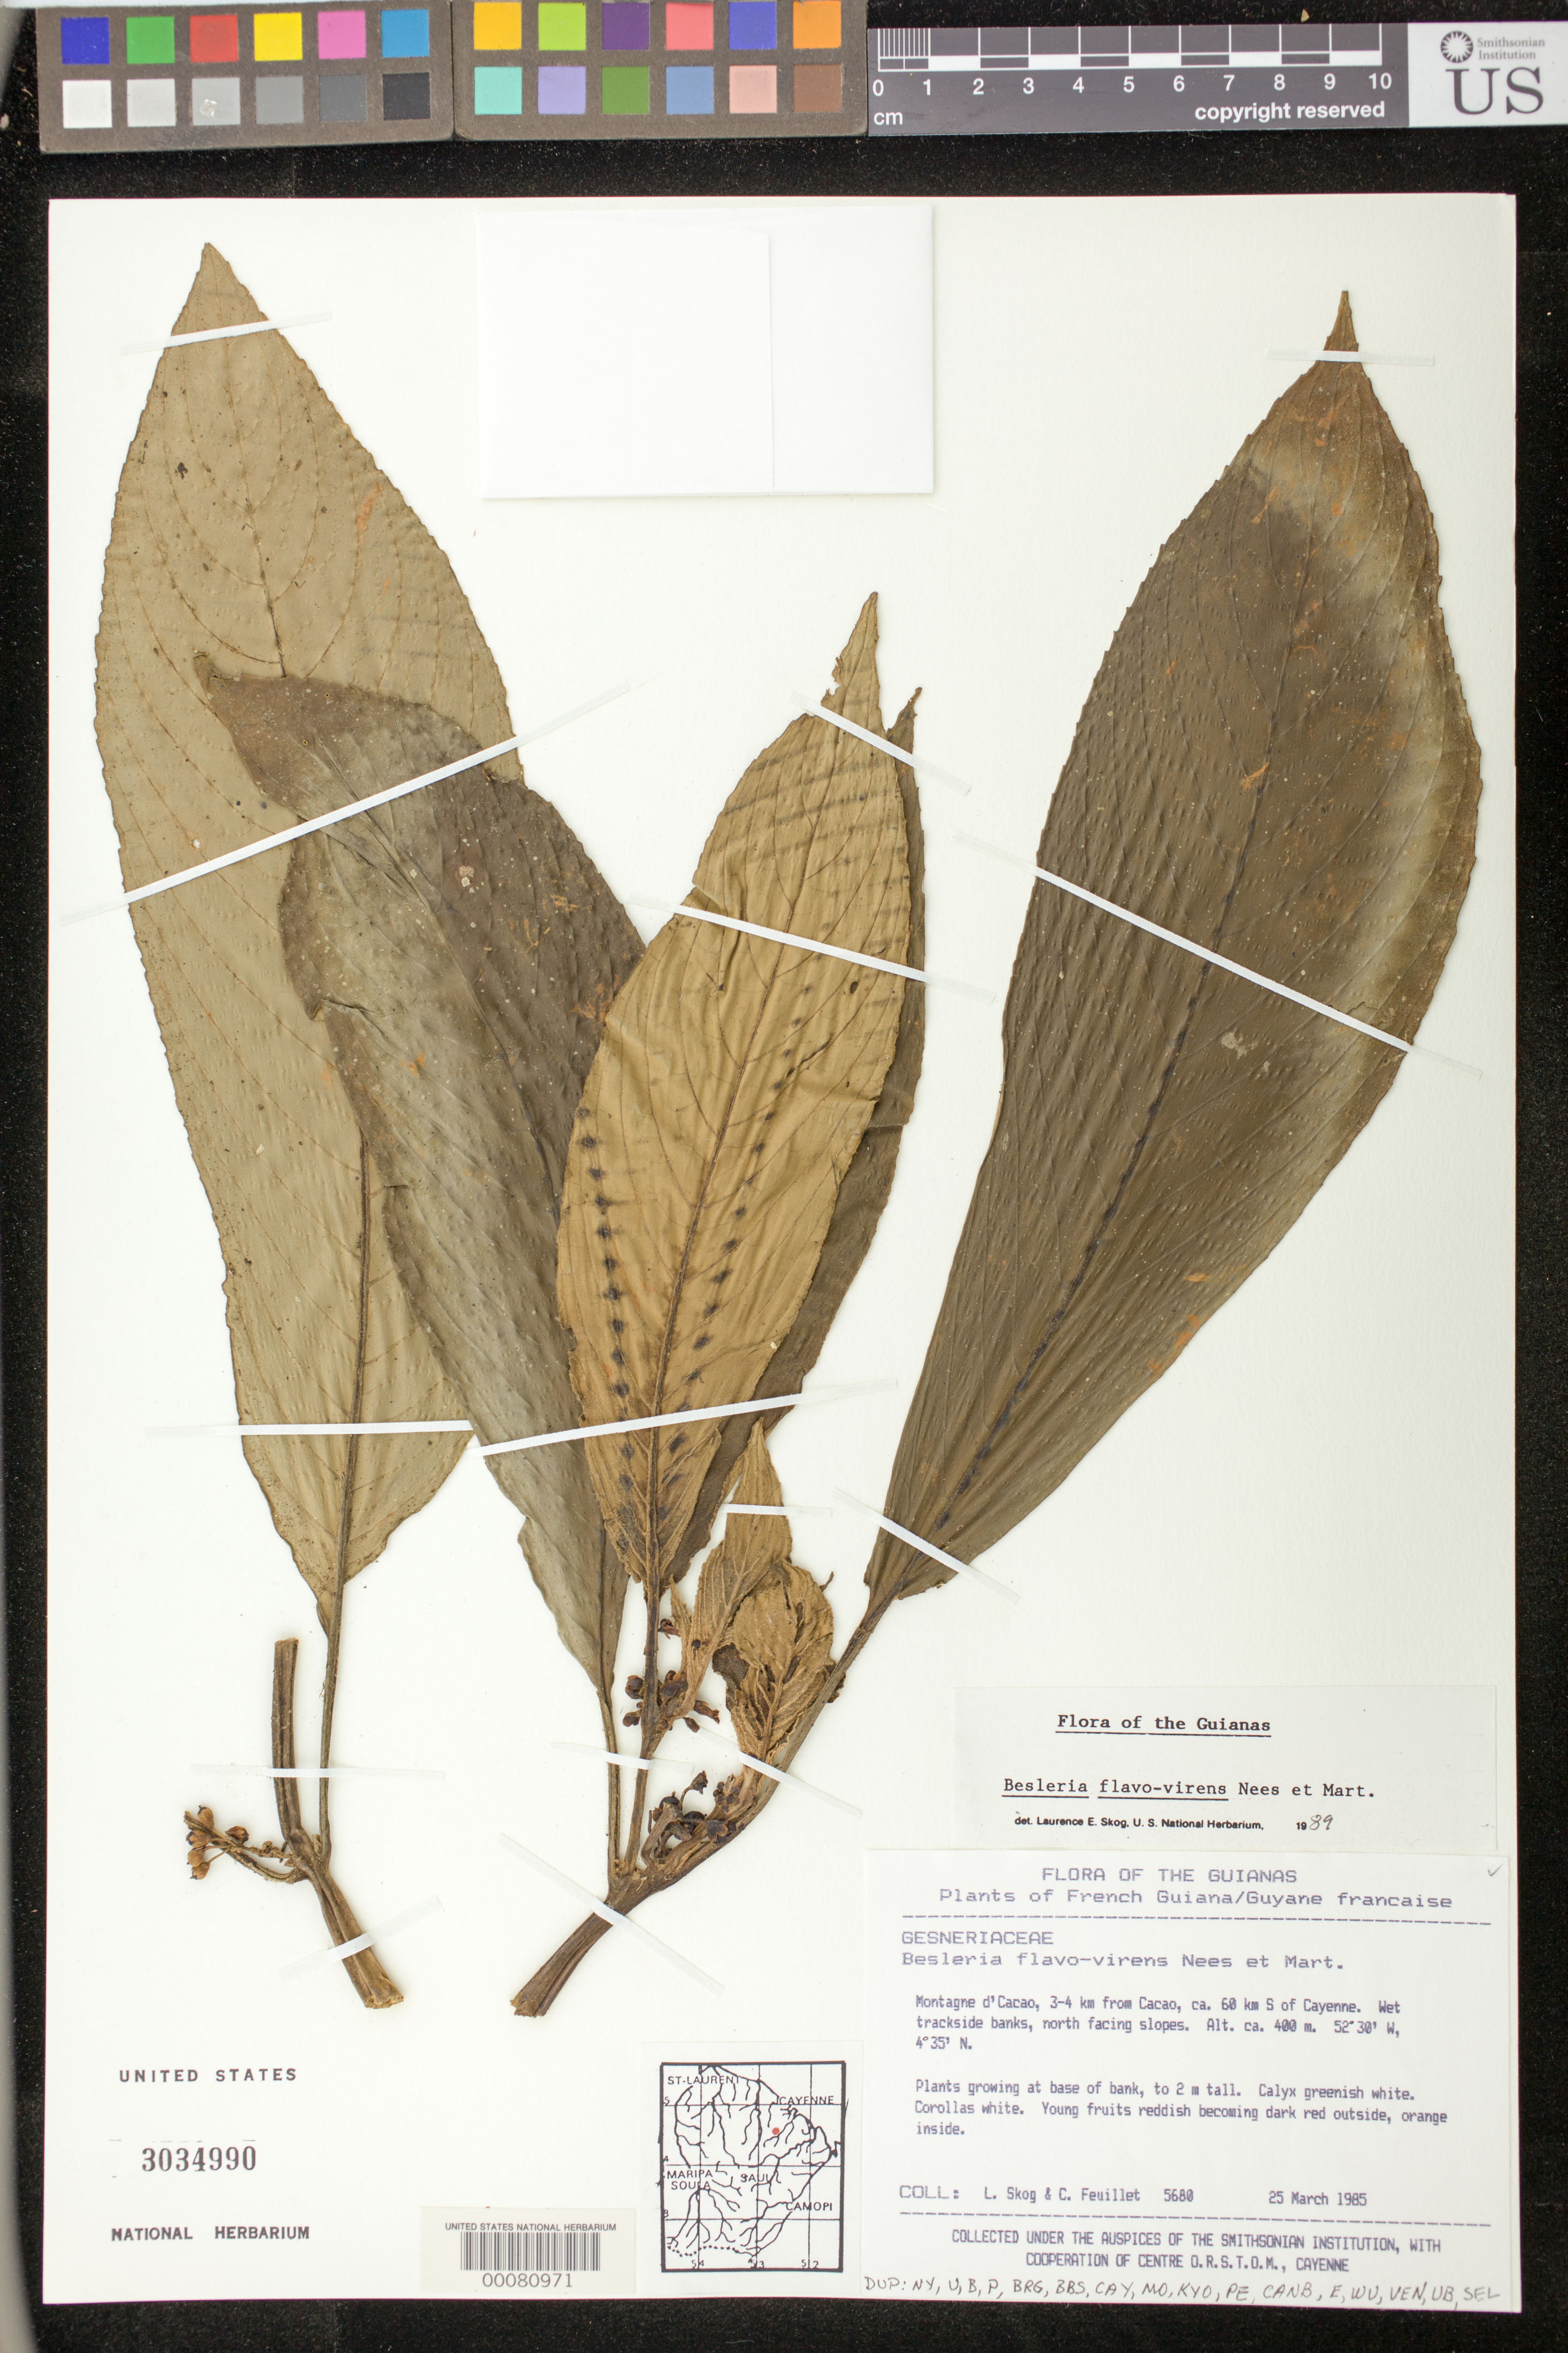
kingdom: Plantae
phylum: Tracheophyta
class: Magnoliopsida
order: Lamiales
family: Gesneriaceae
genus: Besleria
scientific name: Besleria flavo-virens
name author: Nees & Mart.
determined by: Skog, Laurence E.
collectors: L. E. Skog & C. Feuillet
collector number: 5680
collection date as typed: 25 Mar 1985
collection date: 1985-03-25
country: French Guiana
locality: Montagne de Cacao, 3-4 km from Cacao, ca. 60 km S of Cayenne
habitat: Wet trackside banks, north facing slopes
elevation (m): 400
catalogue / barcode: US 3034990